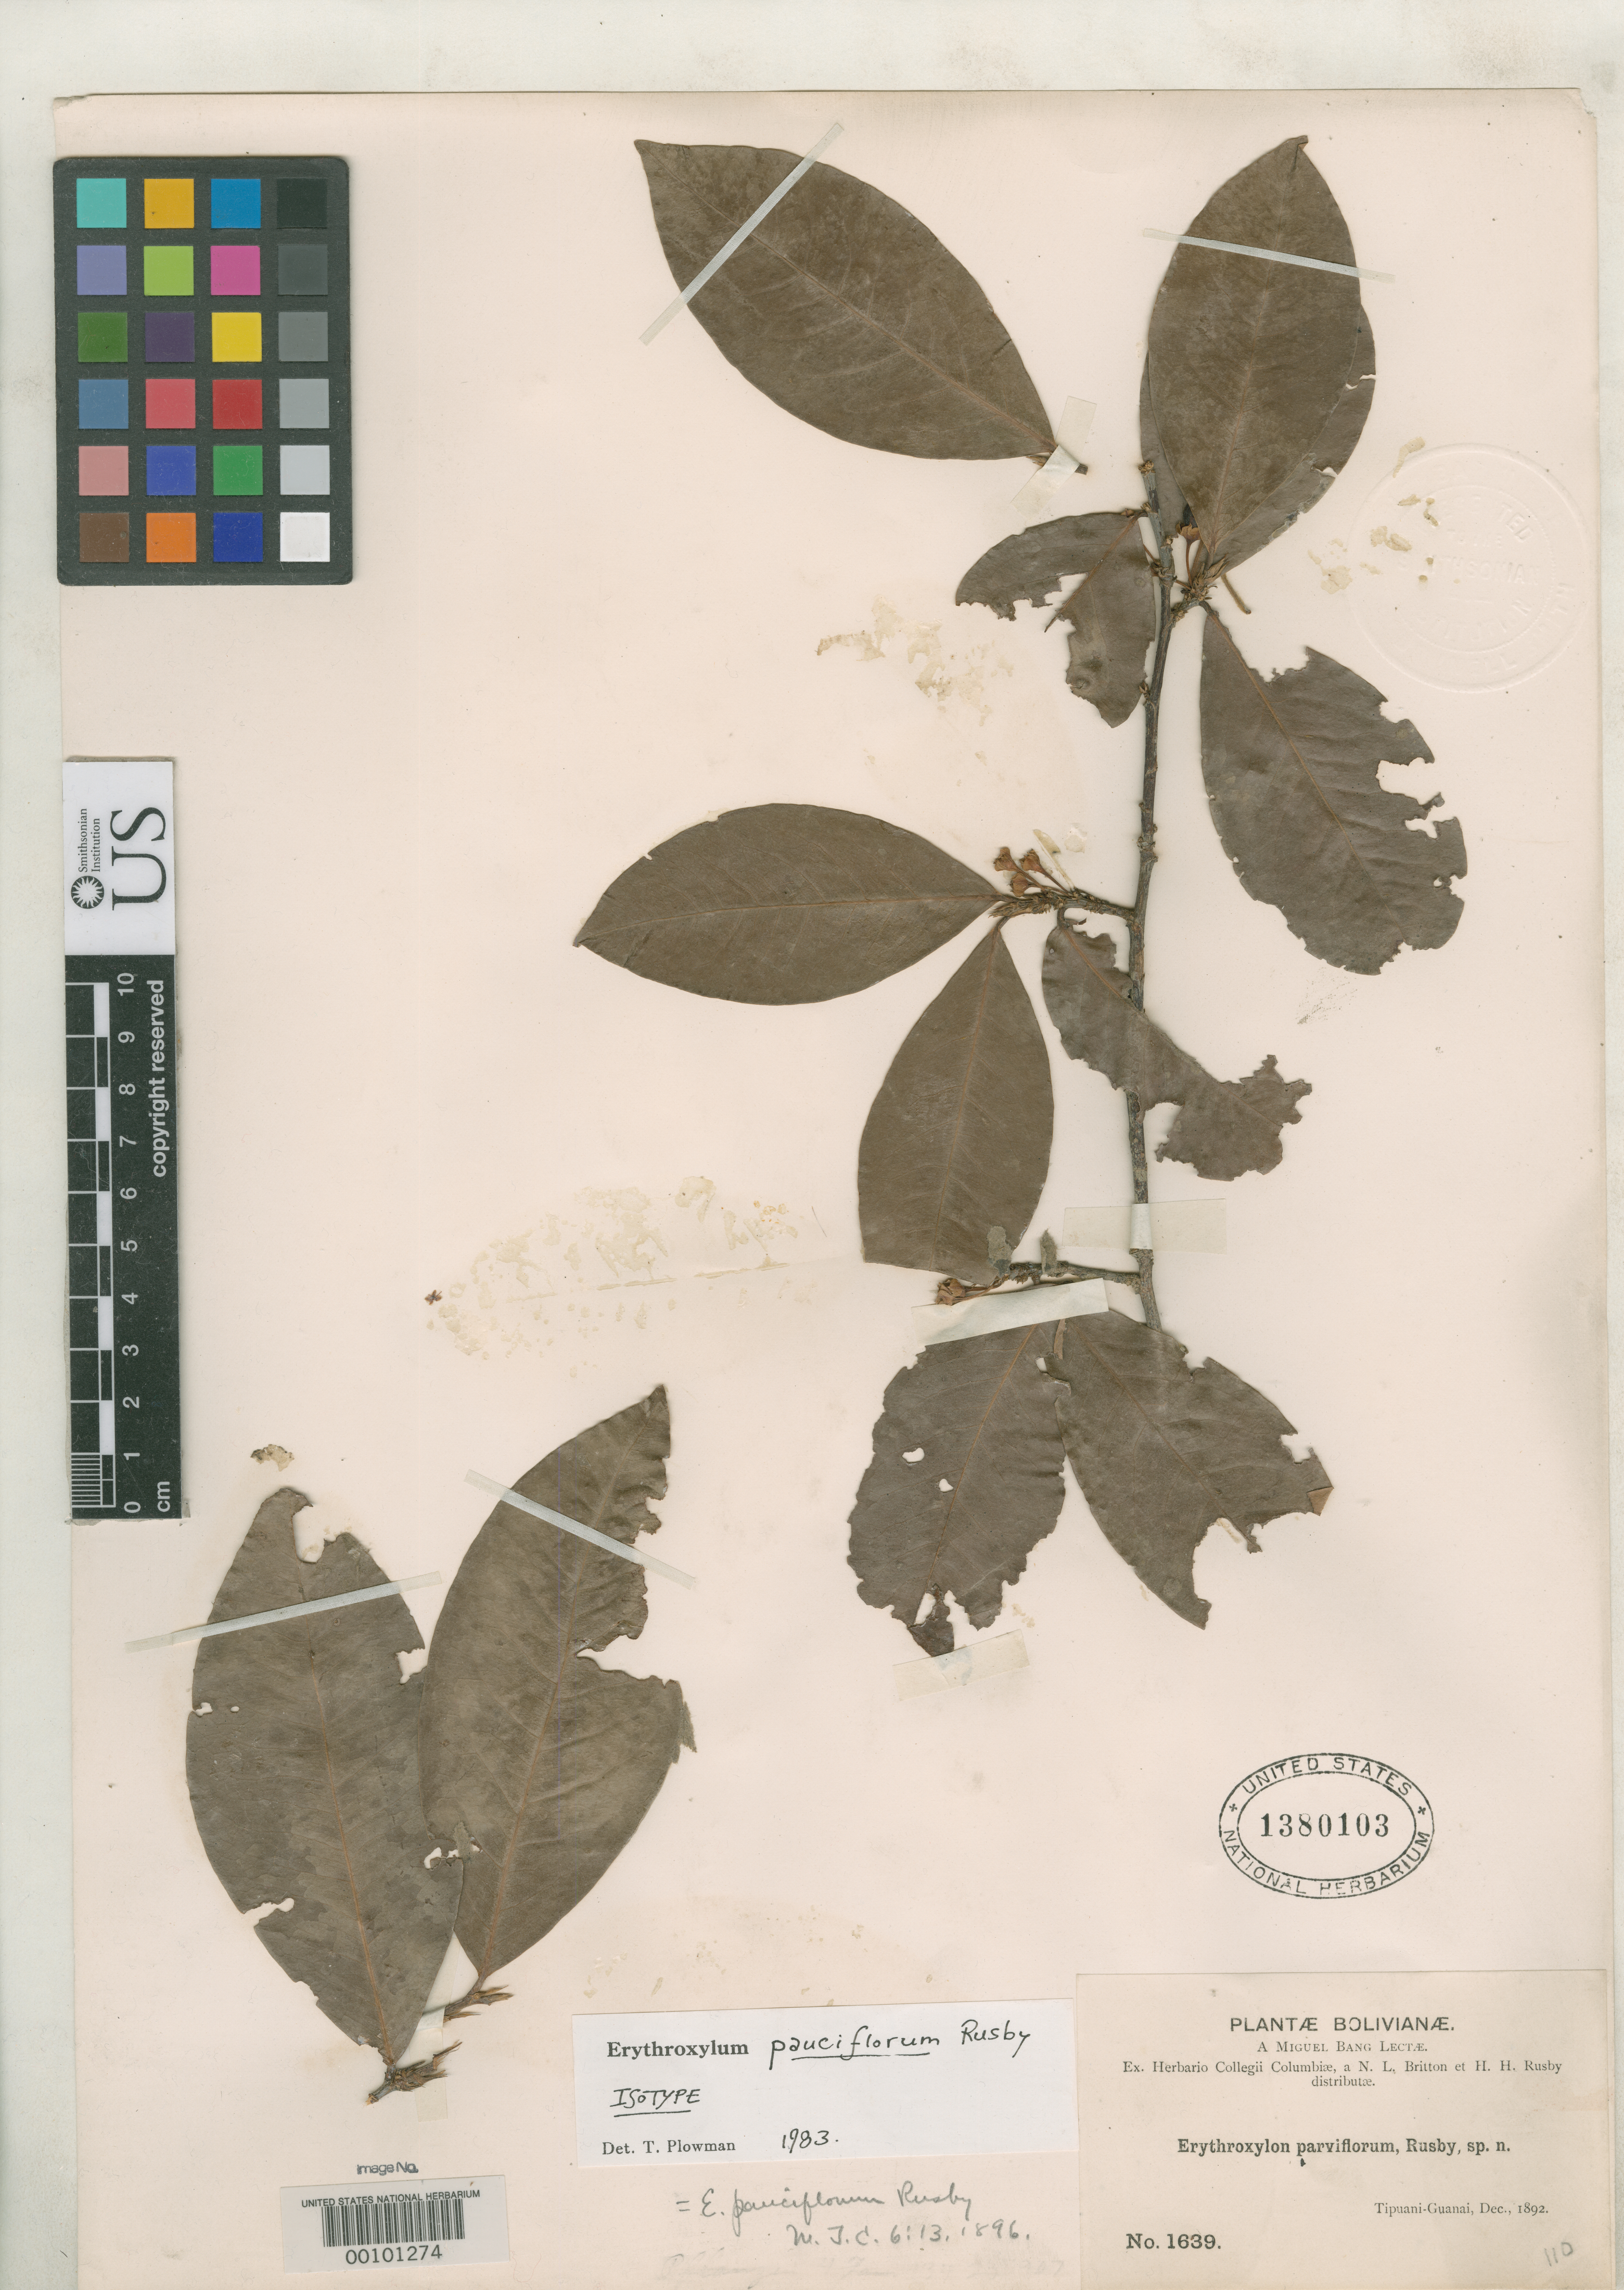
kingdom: Plantae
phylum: Tracheophyta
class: Magnoliopsida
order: Malpighiales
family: Erythroxylaceae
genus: Erythroxylum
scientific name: Erythroxylum pauciflorum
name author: Rusby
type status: Isotype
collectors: M. Bang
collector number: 1639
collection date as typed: Dec 1892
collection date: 1892-12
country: Bolivia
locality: Between Tipuani and Guanai.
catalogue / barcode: US 1380103